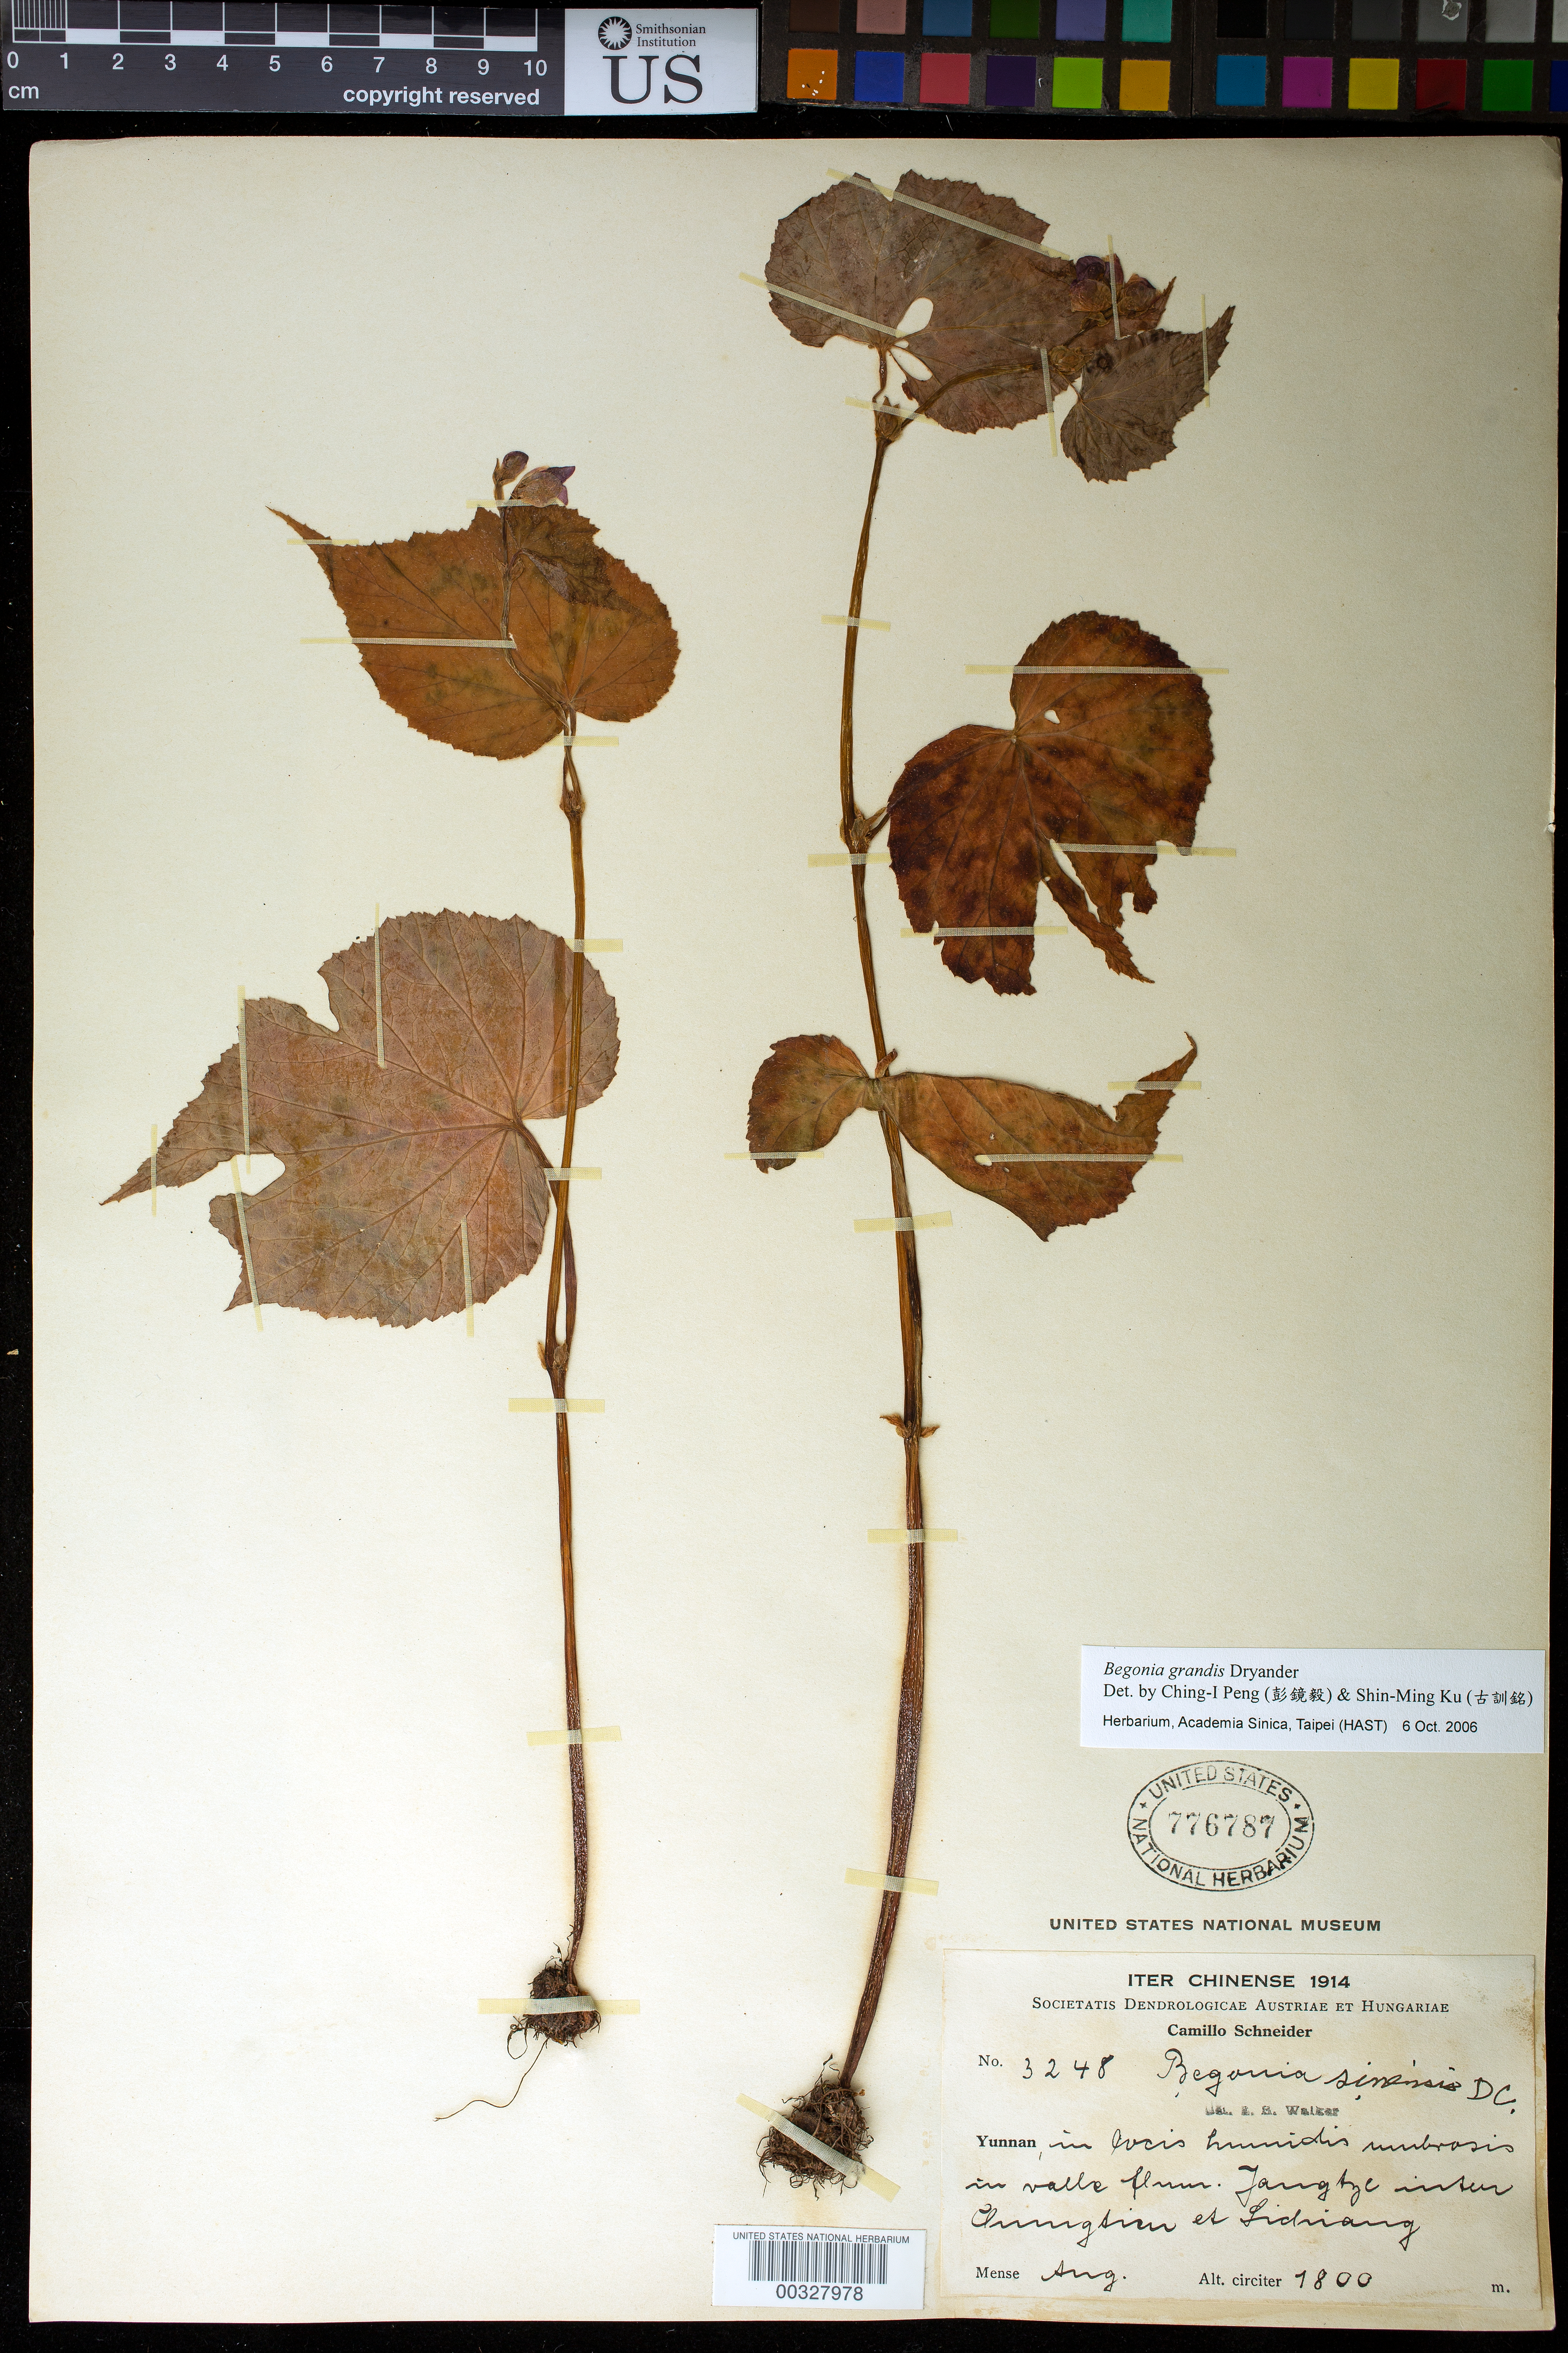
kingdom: Plantae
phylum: Tracheophyta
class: Magnoliopsida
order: Cucurbitales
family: Begoniaceae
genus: Begonia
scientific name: Begonia grandis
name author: Dryand.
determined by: Peng, Ching-I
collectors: C. K. Schneider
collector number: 3248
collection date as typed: Aug 1914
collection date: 1914-08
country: China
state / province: Yunnan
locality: Yangtze between chunngsien & sidniang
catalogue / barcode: US 776787